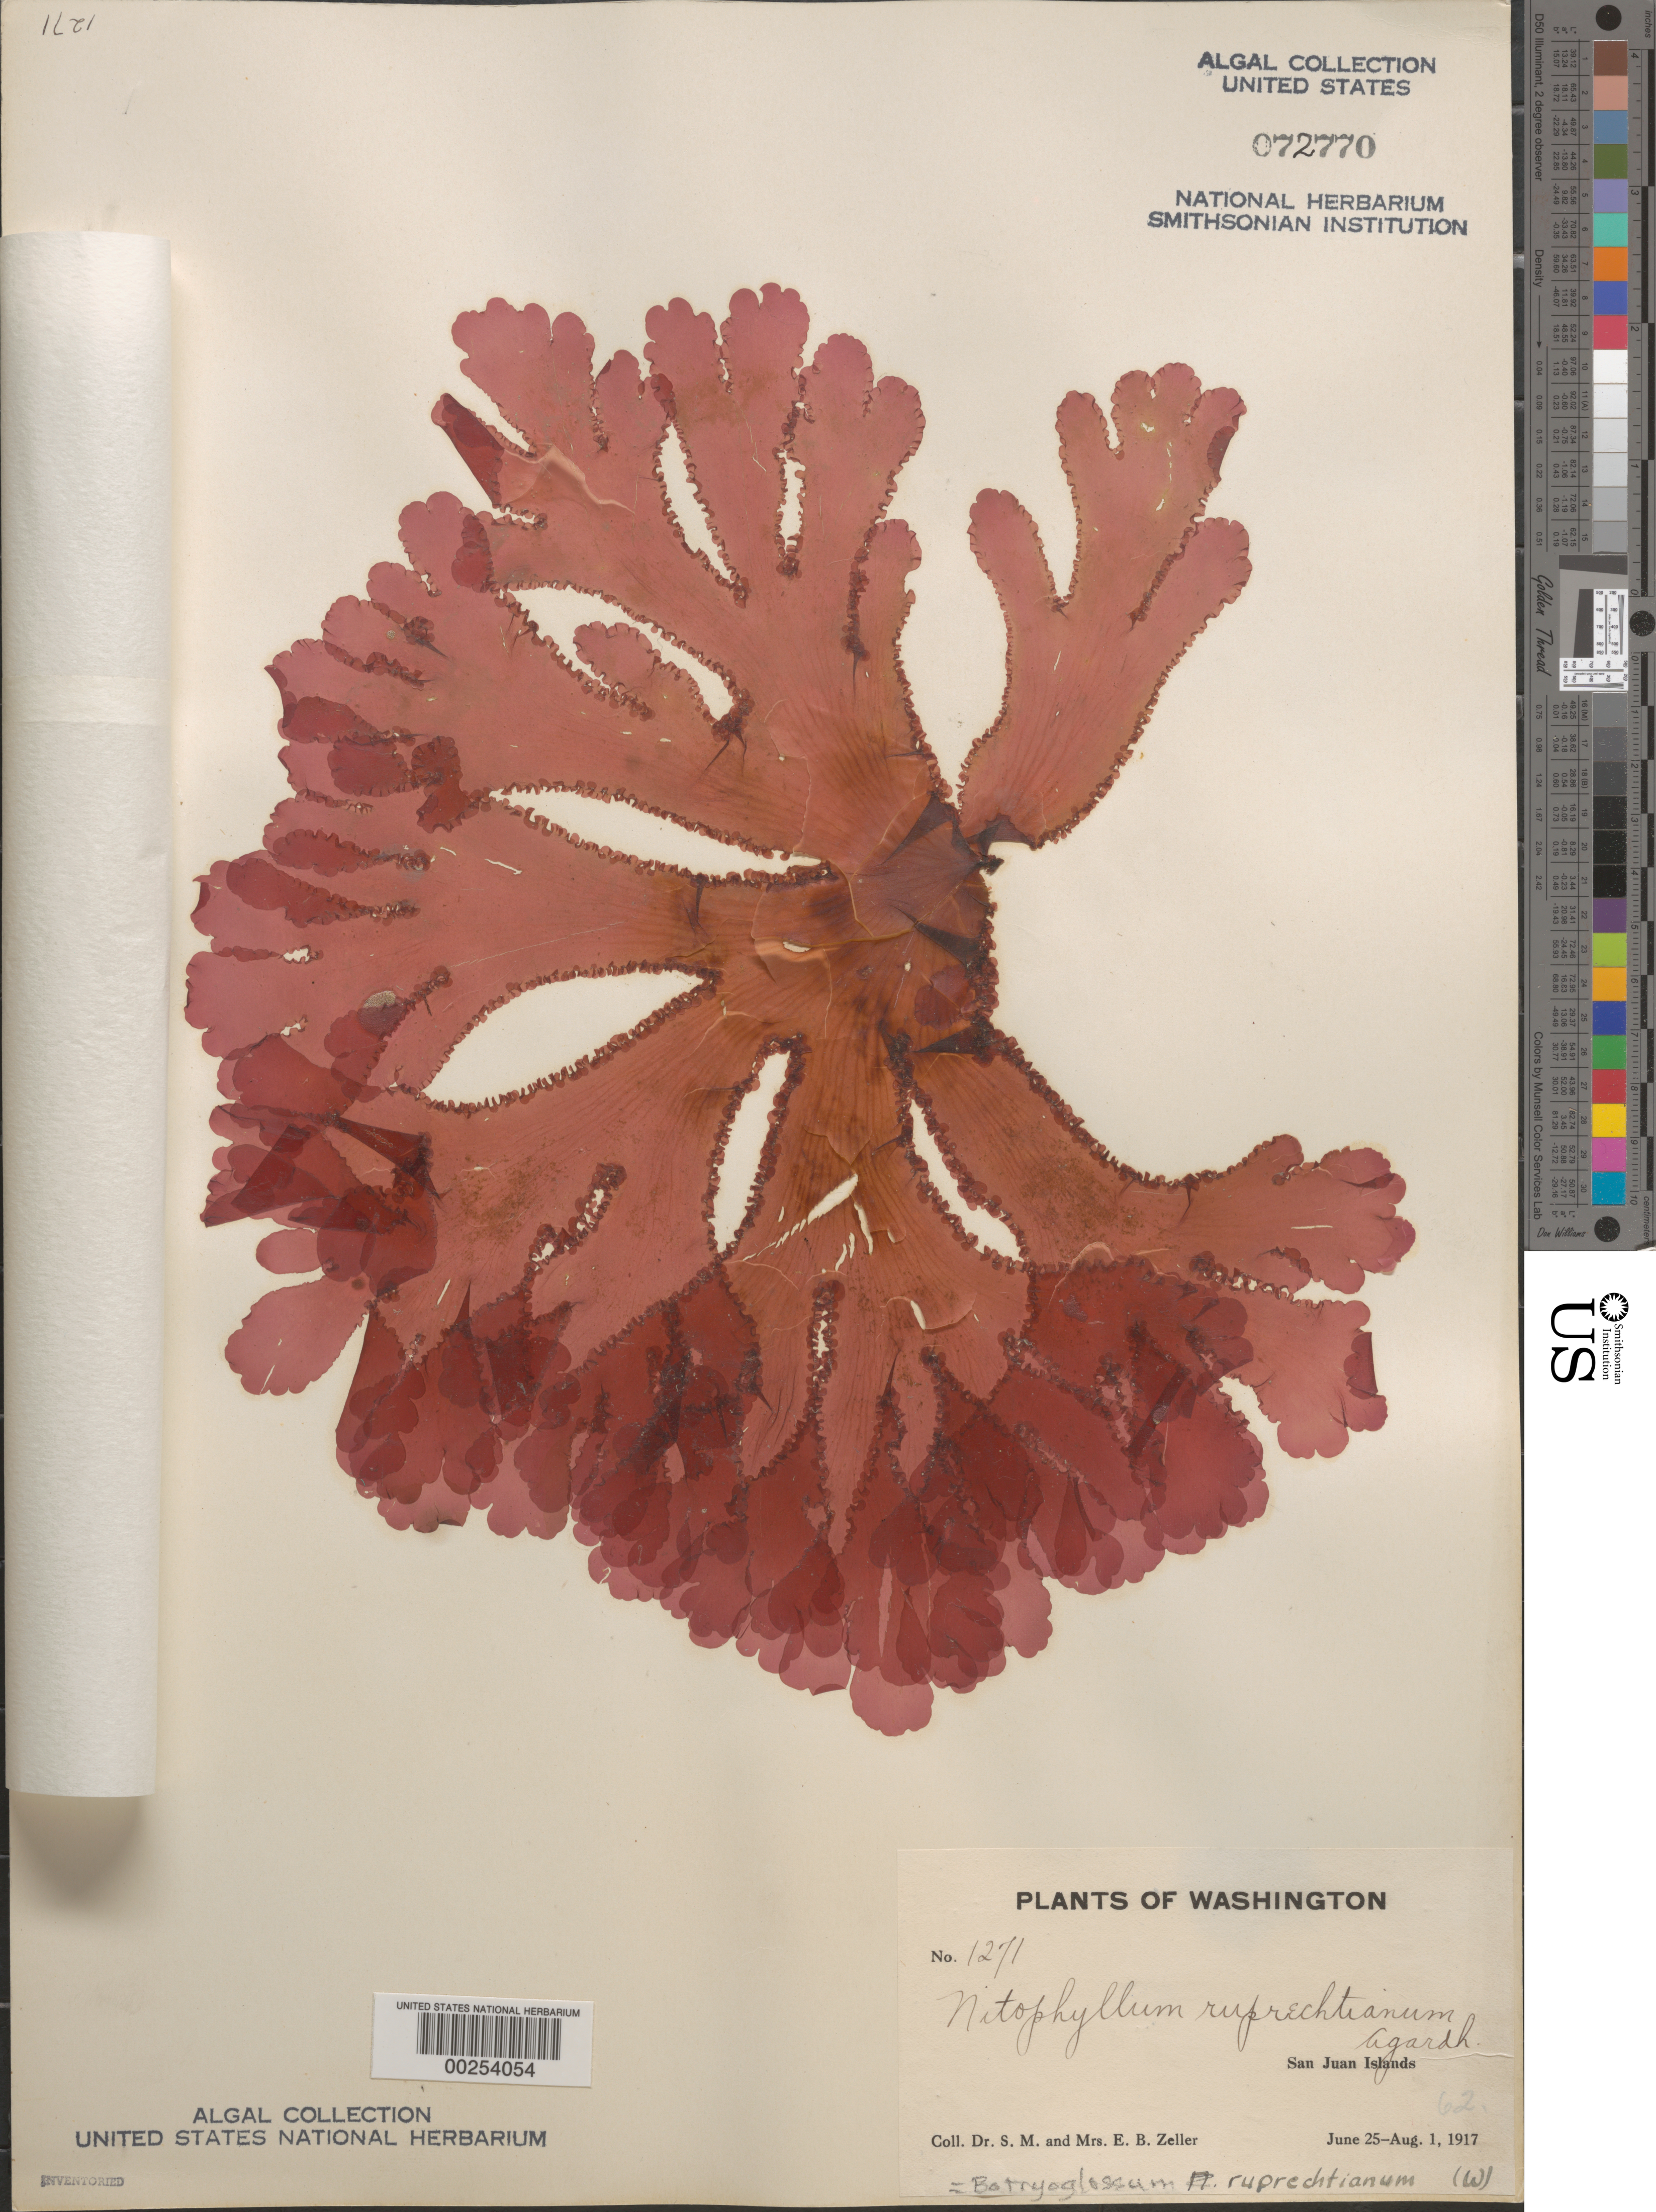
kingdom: Plantae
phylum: Rhodophyta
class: Florideophyceae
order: Ceramiales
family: Delesseriaceae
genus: Cryptopleura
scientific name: Cryptopleura ruprechtiana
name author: (J. Agardh) Kylin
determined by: Algae name updating Project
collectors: S. Zeller & E. Zeller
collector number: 1271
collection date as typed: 25 Jun 1917 to 01 Aug 1917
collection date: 1917-06-25/1917-08-01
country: United States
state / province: Washington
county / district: San Juan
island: San Juan Islands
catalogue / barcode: US 72770